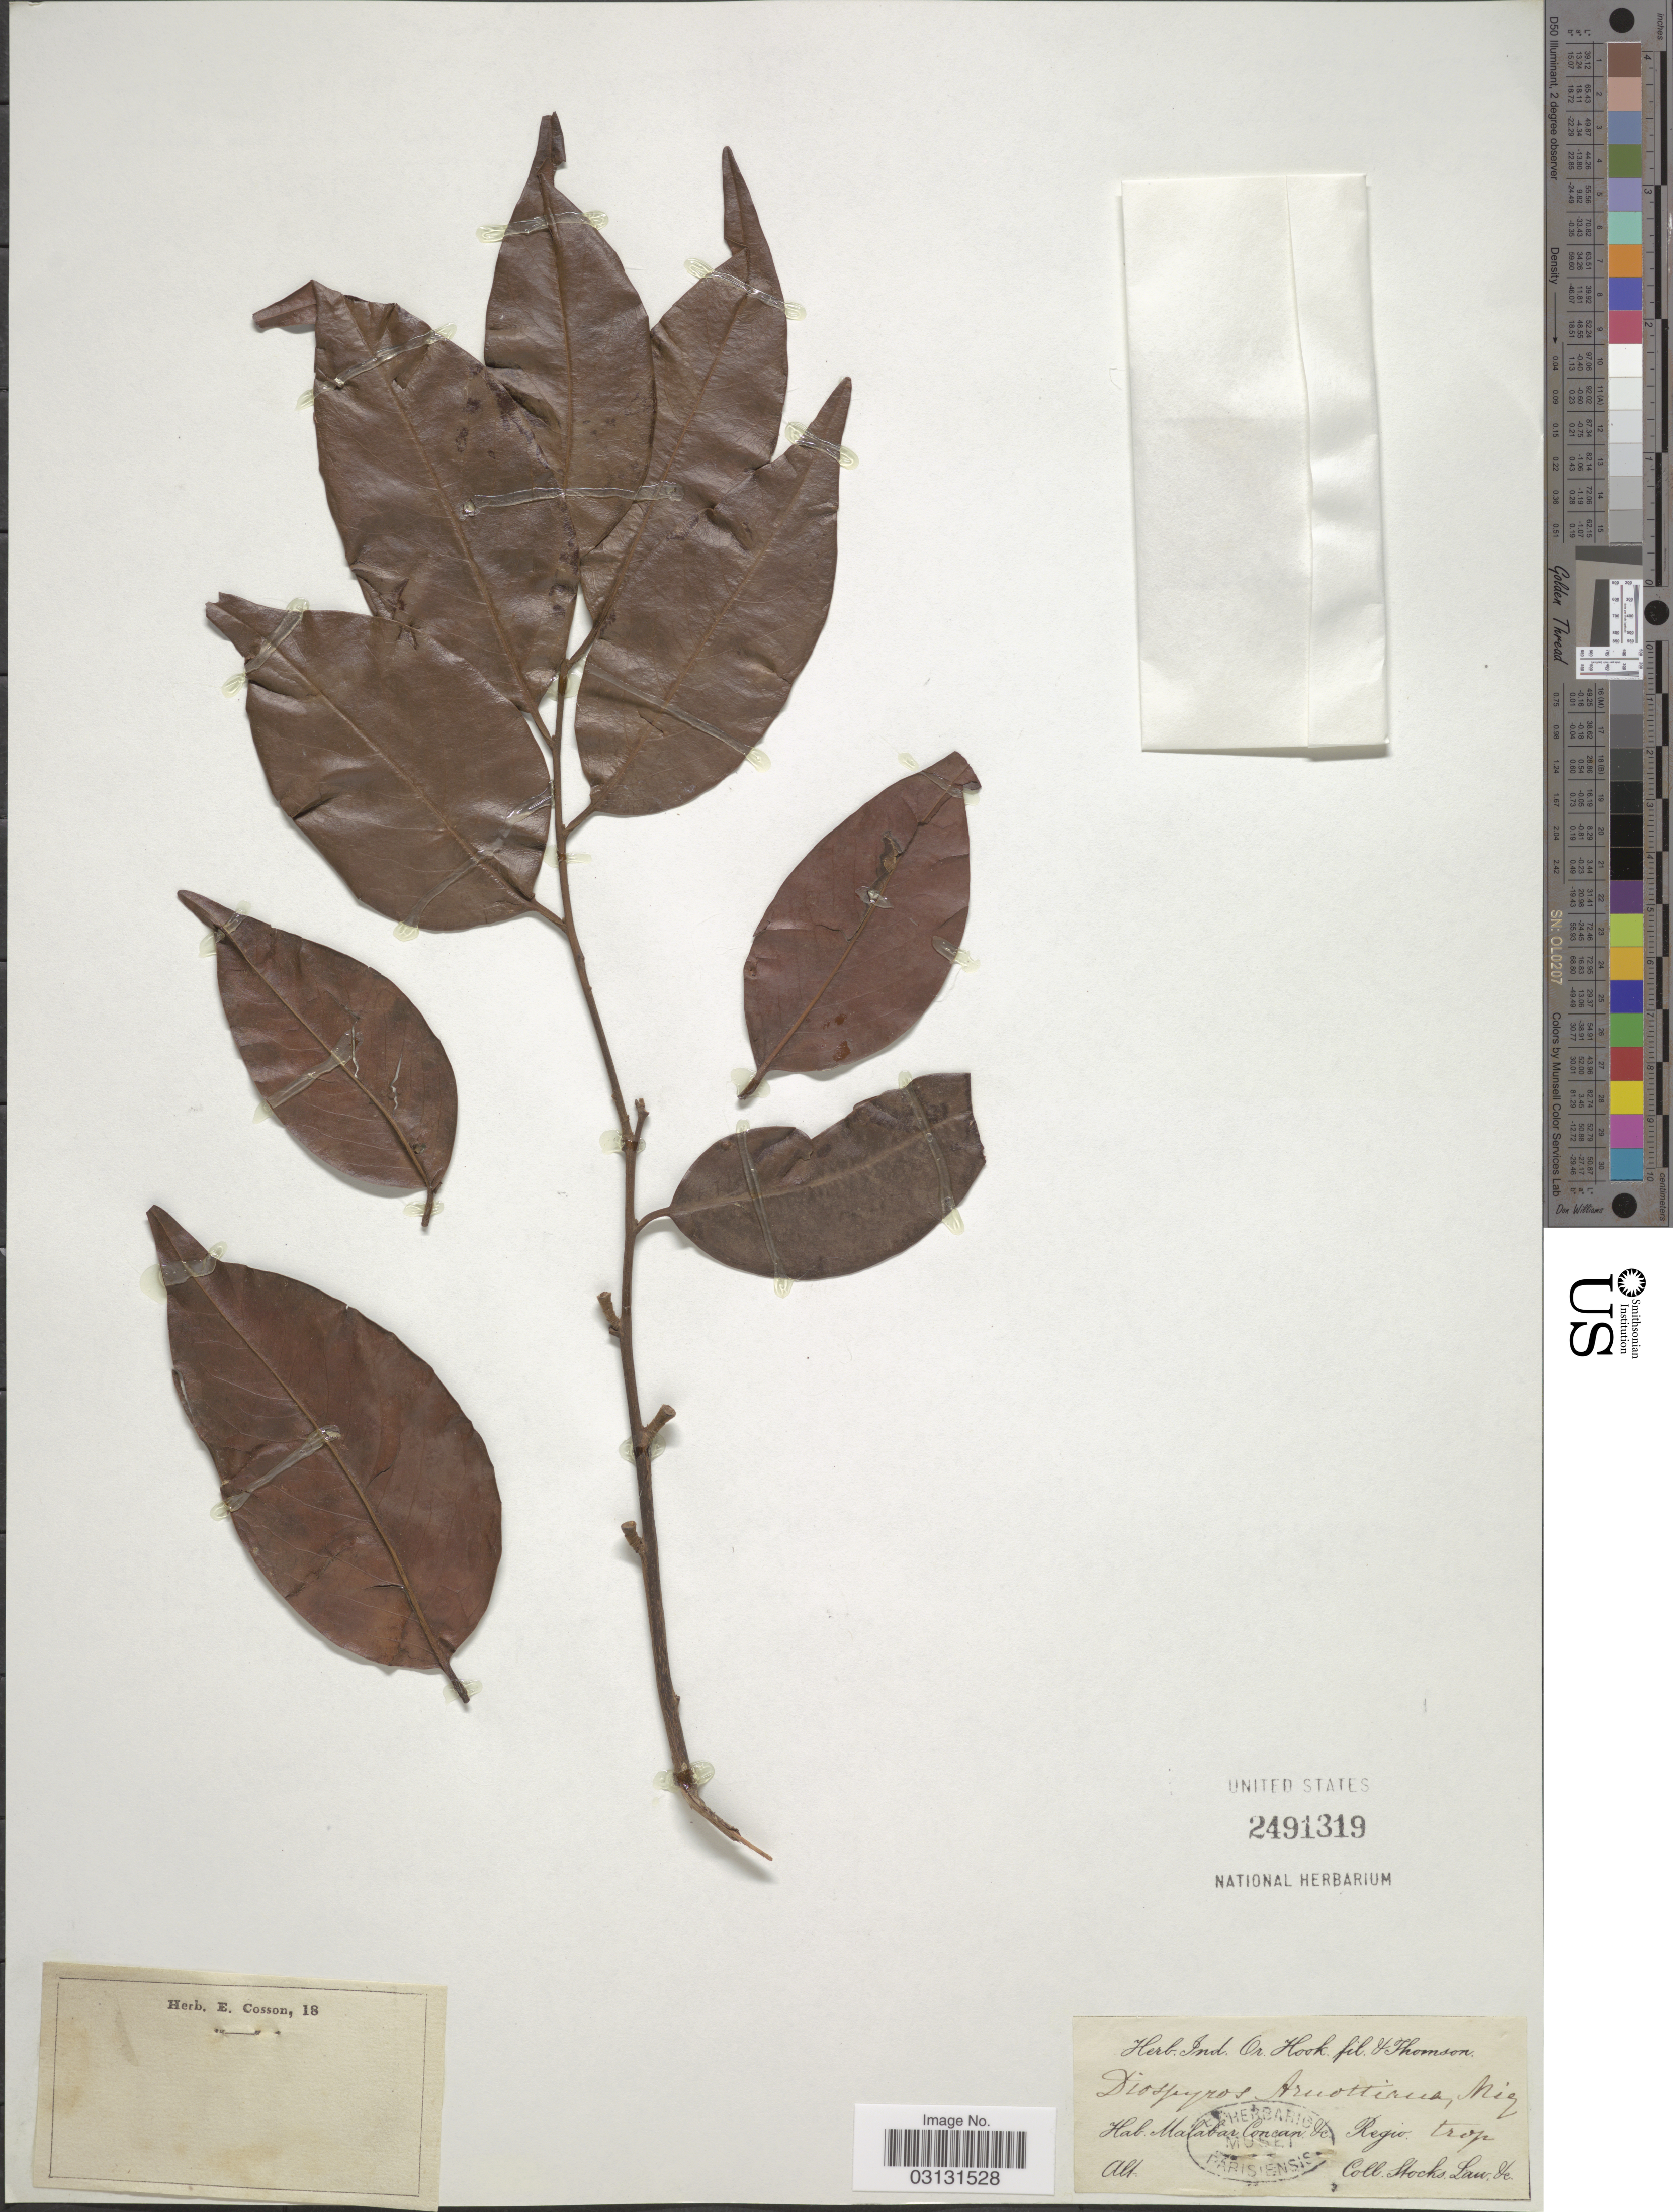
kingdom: Plantae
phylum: Tracheophyta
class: Magnoliopsida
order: Ericales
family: Ebenaceae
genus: Diospyros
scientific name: Diospyros arnottiana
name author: Miq. ex Thwaites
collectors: J. Law & J. Stocks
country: India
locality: Malabar Concan &c. Regio trop.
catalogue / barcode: US 2491319